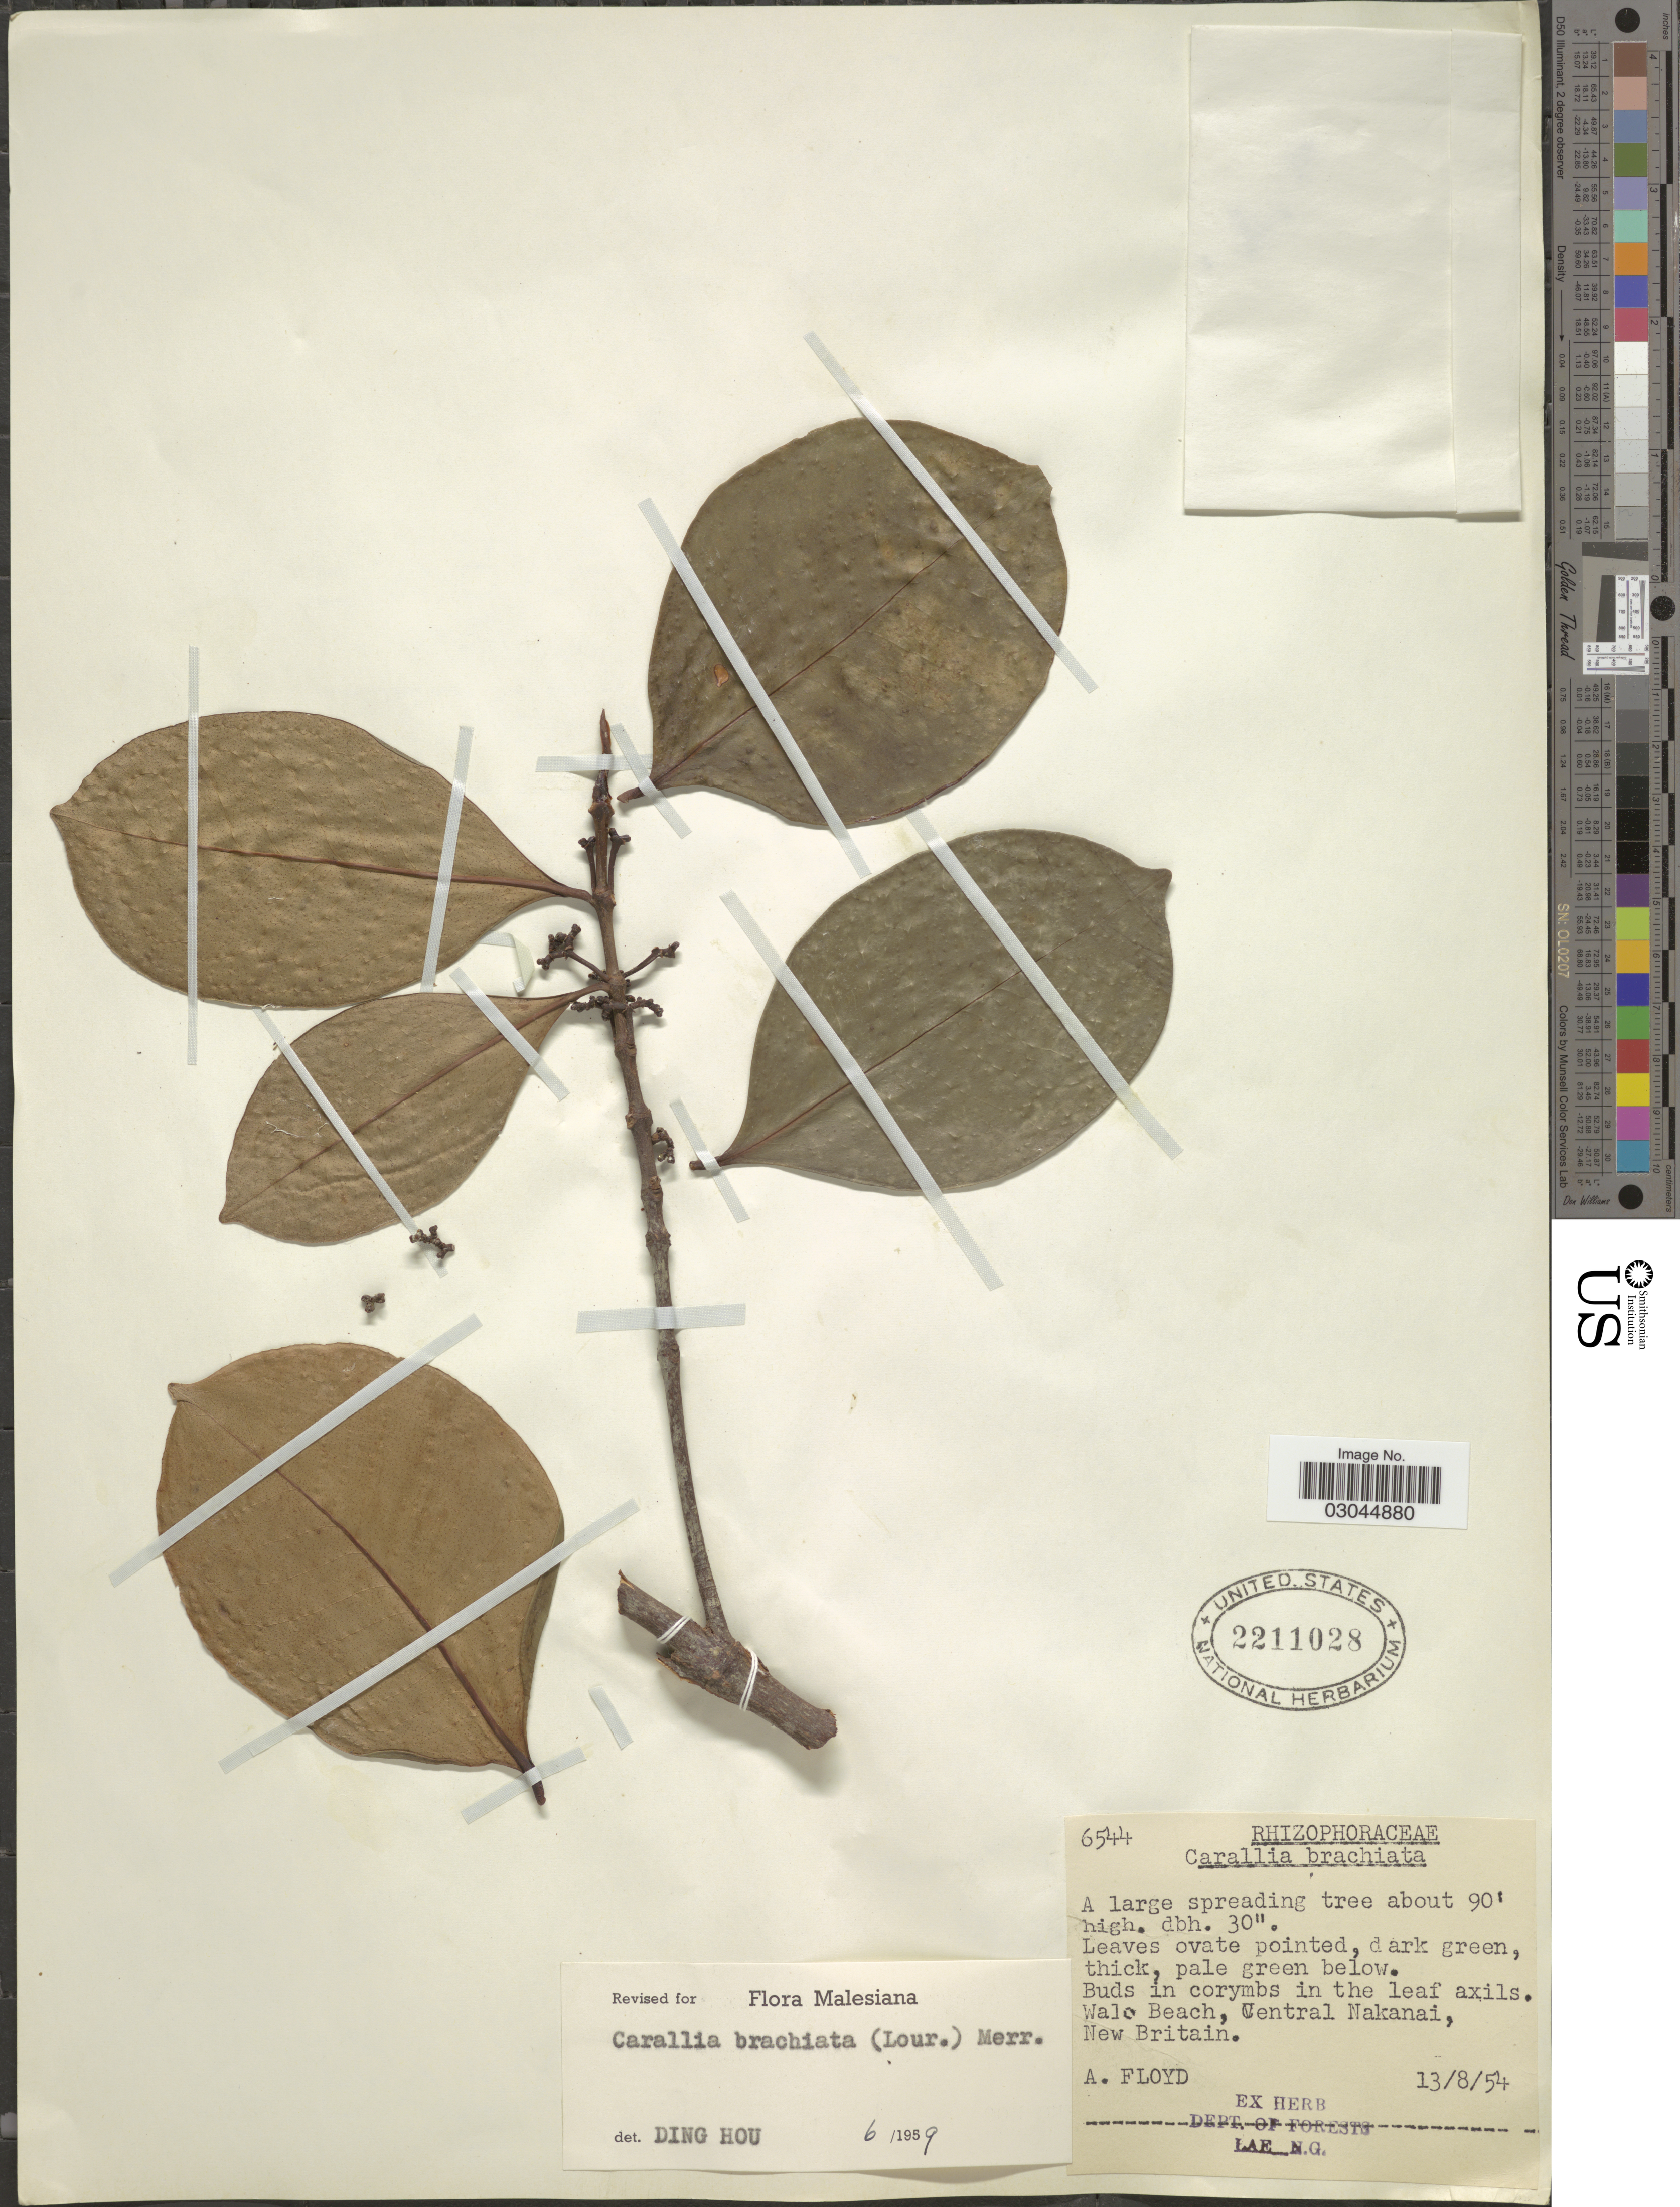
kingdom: Plantae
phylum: Tracheophyta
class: Magnoliopsida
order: Malpighiales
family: Rhizophoraceae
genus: Carallia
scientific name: Carallia brachiata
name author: (Lour.) Merr.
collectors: A. Floyd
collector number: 6544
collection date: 1954-08-13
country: Papua New Guinea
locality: Walo Beach, Central Nakanai, New Britain.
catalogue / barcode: US 2211028